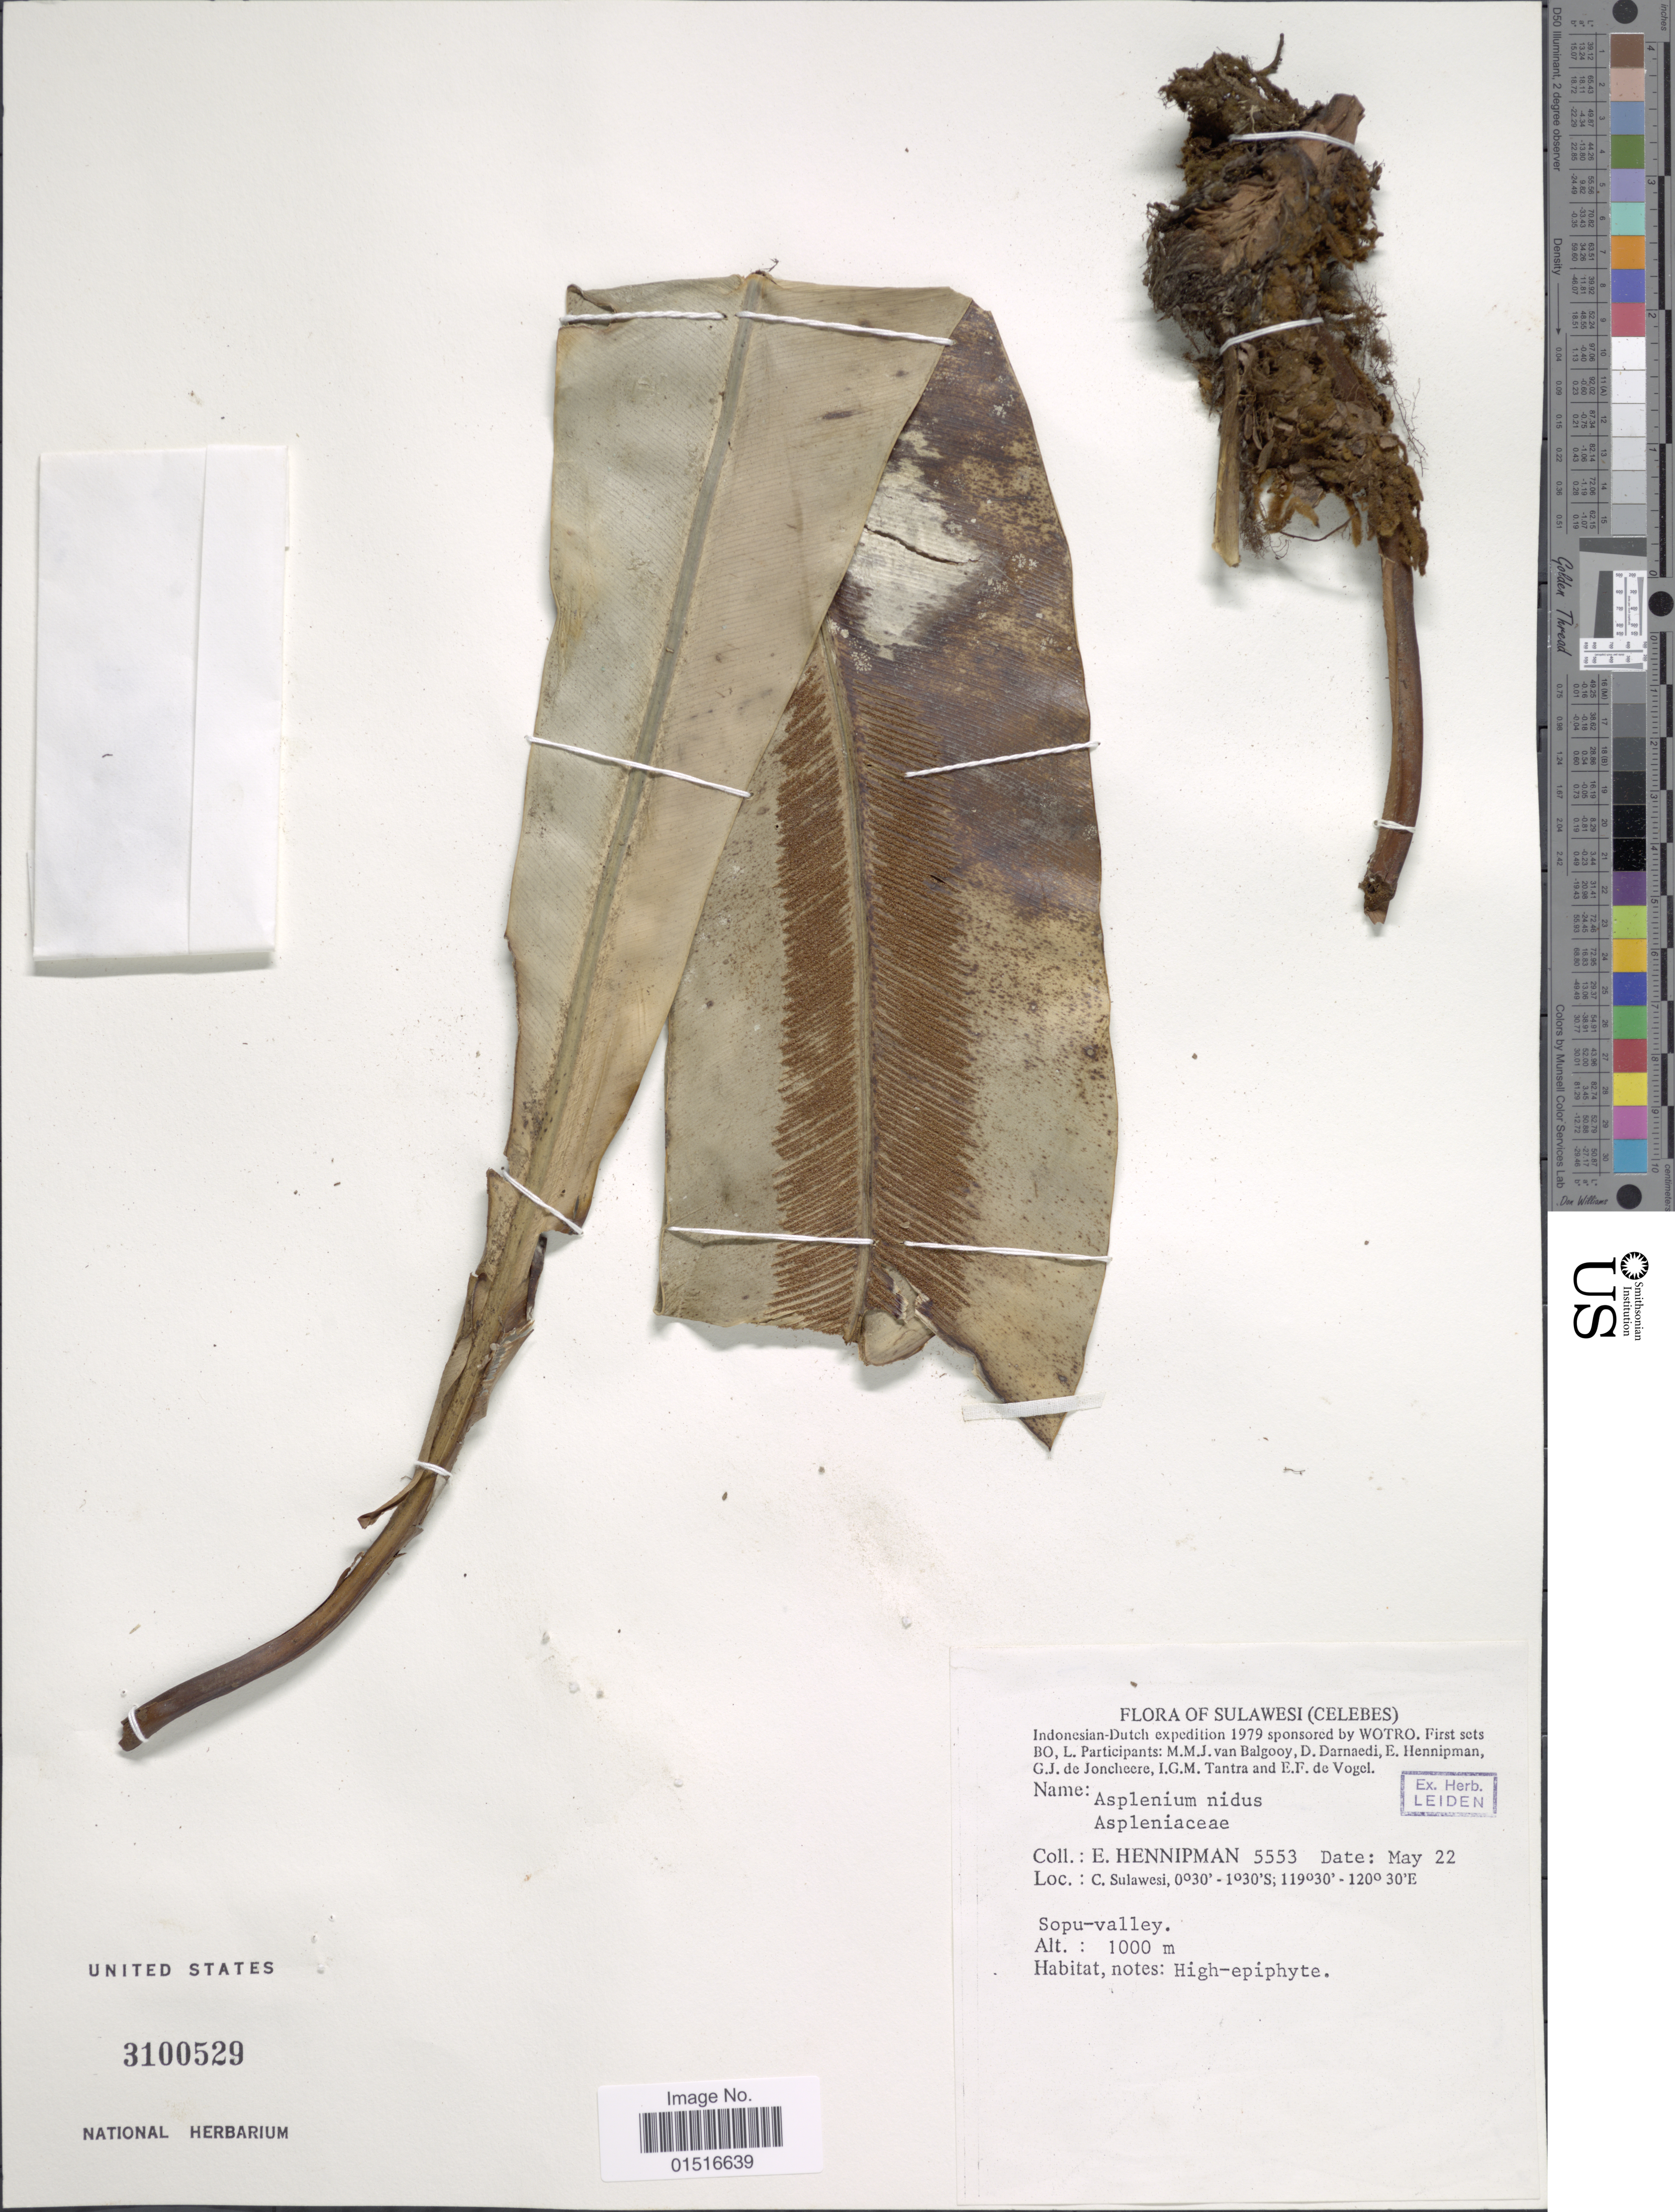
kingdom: Plantae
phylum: Tracheophyta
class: Polypodiopsida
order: Polypodiales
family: Aspleniaceae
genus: Asplenium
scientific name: Asplenium nidus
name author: L.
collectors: E. Hennipman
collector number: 5553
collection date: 1979-05-22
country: Indonesia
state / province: Sulawesi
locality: Sulawesi (Celebes), C. Sulawesi, Sopu-valley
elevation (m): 1000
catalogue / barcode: US 3100529